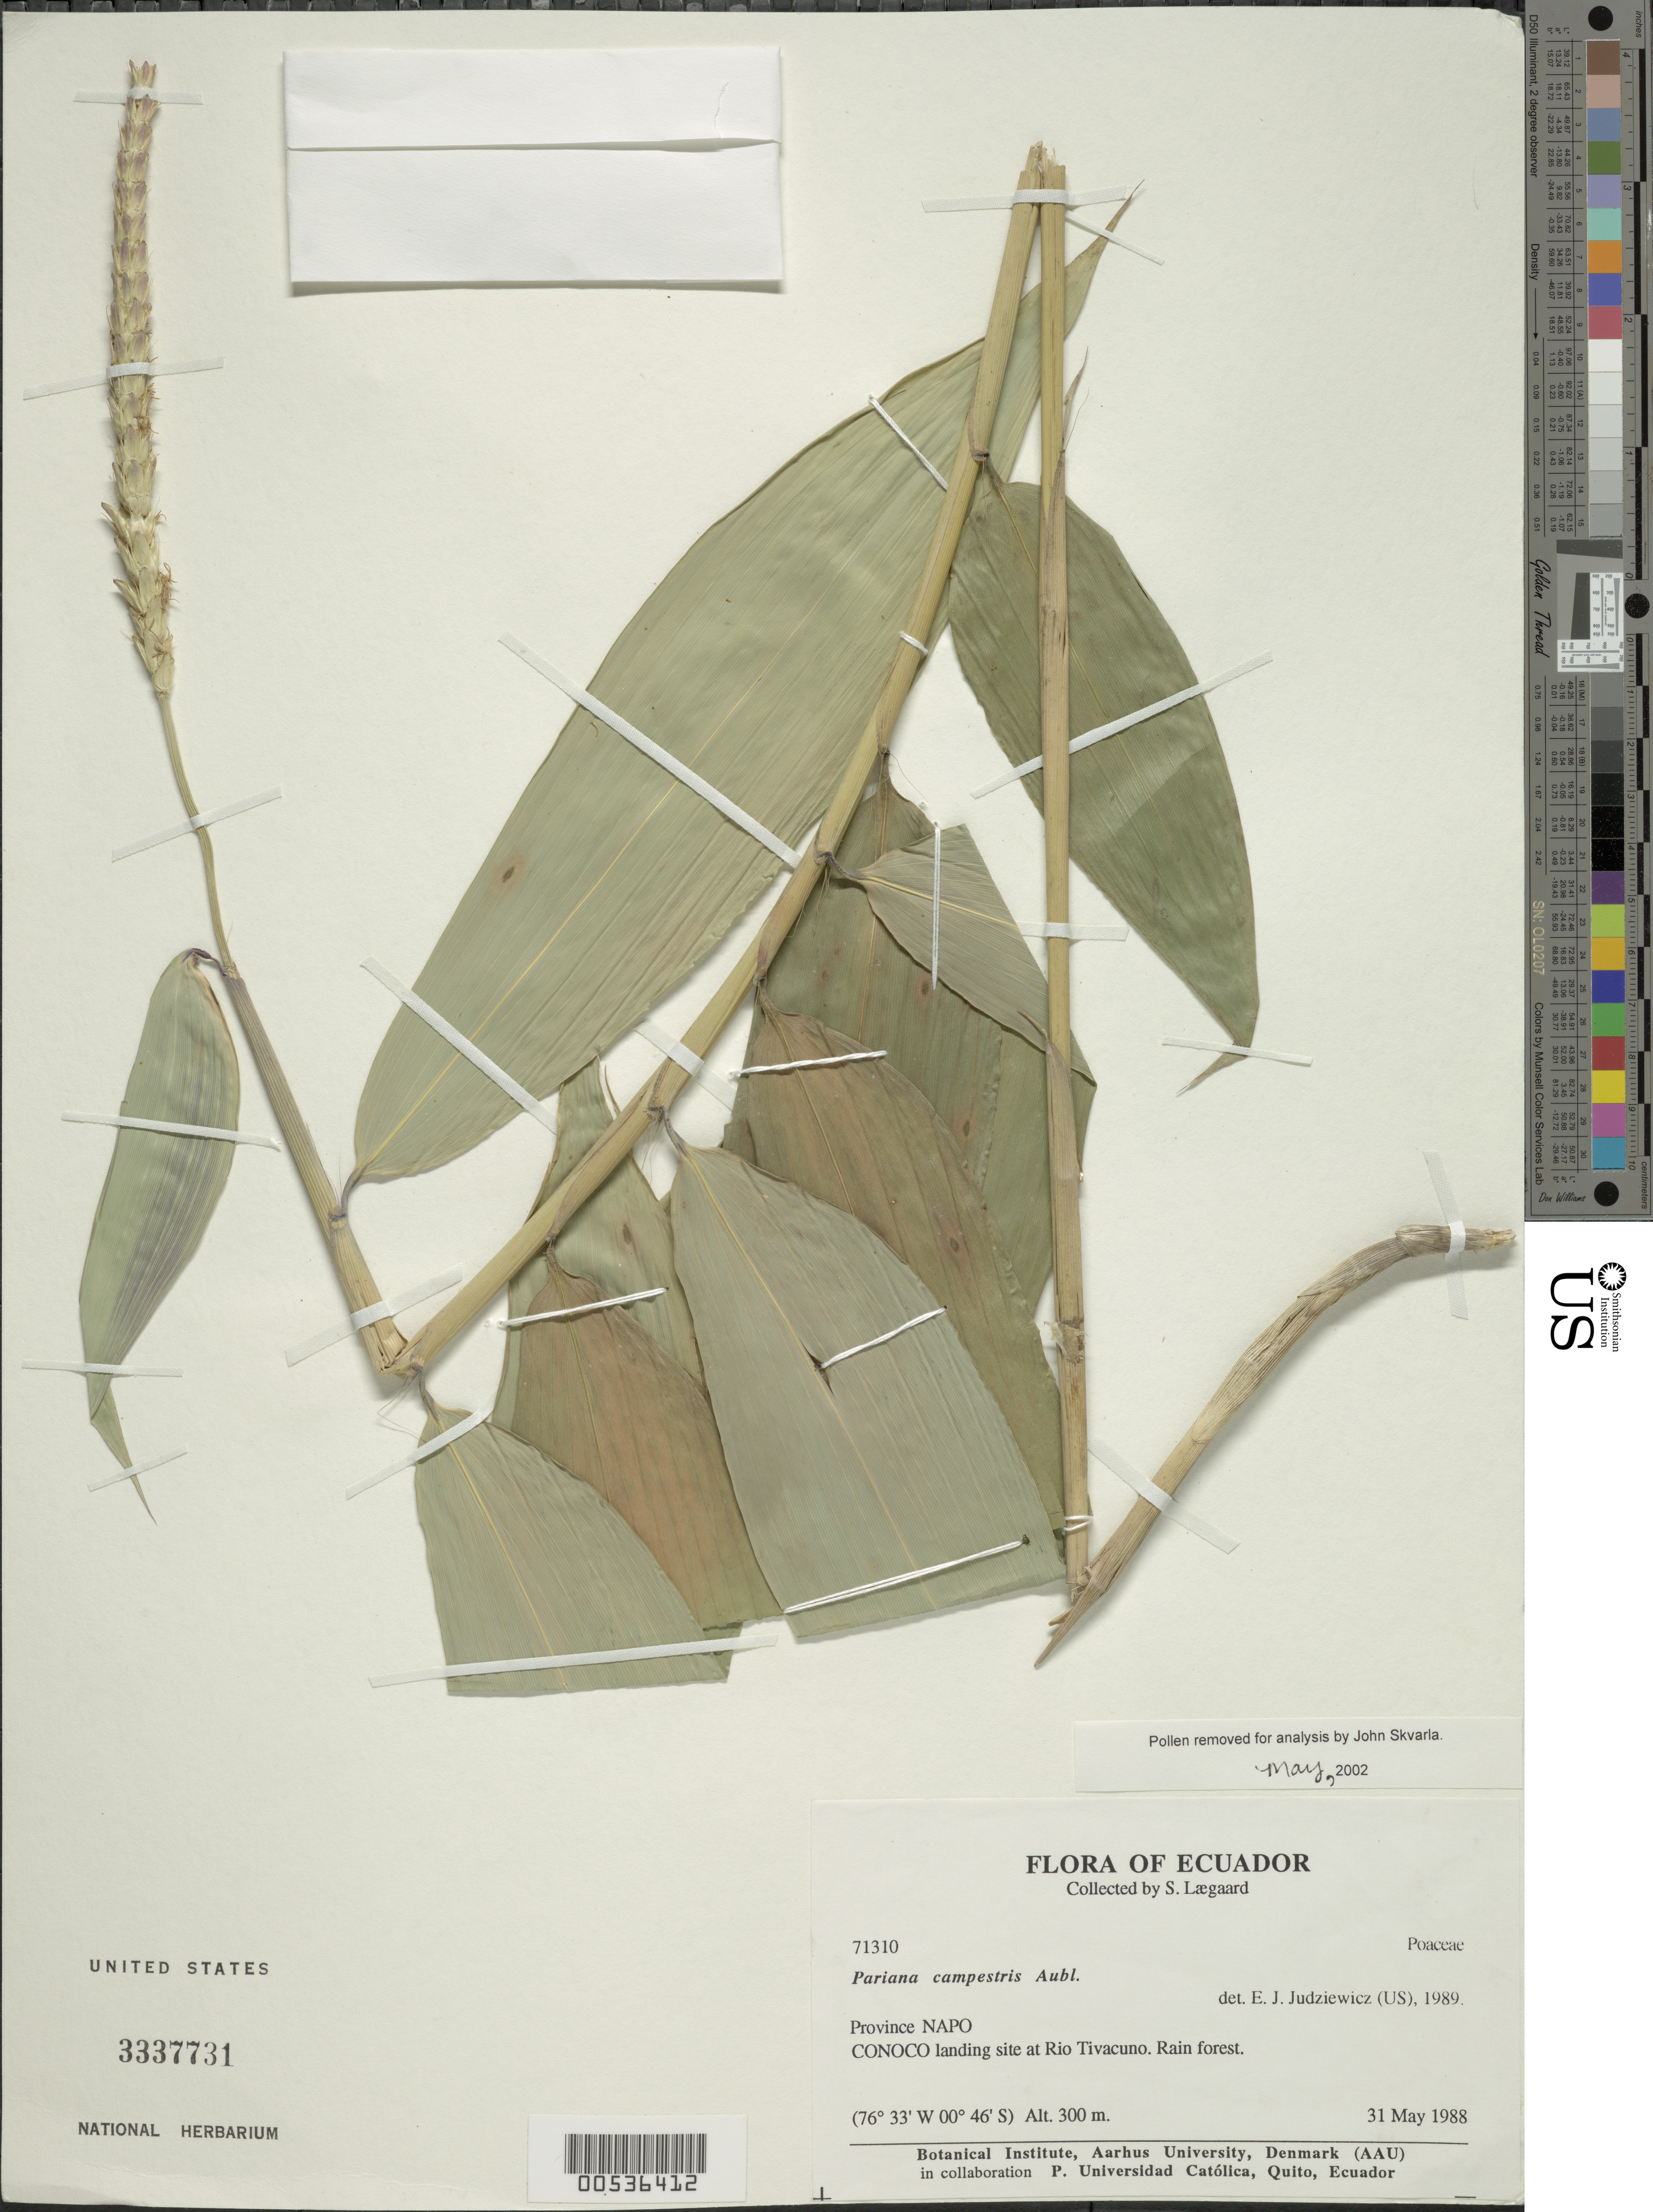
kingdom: Plantae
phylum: Tracheophyta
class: Liliopsida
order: Poales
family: Poaceae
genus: Pariana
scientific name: Pariana campestris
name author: Aubl.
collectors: S. Lægaard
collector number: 71310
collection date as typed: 31 May 1988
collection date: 1988-05-31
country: Ecuador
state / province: Napo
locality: Conoco at Rio tivacuno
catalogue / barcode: US 3337731